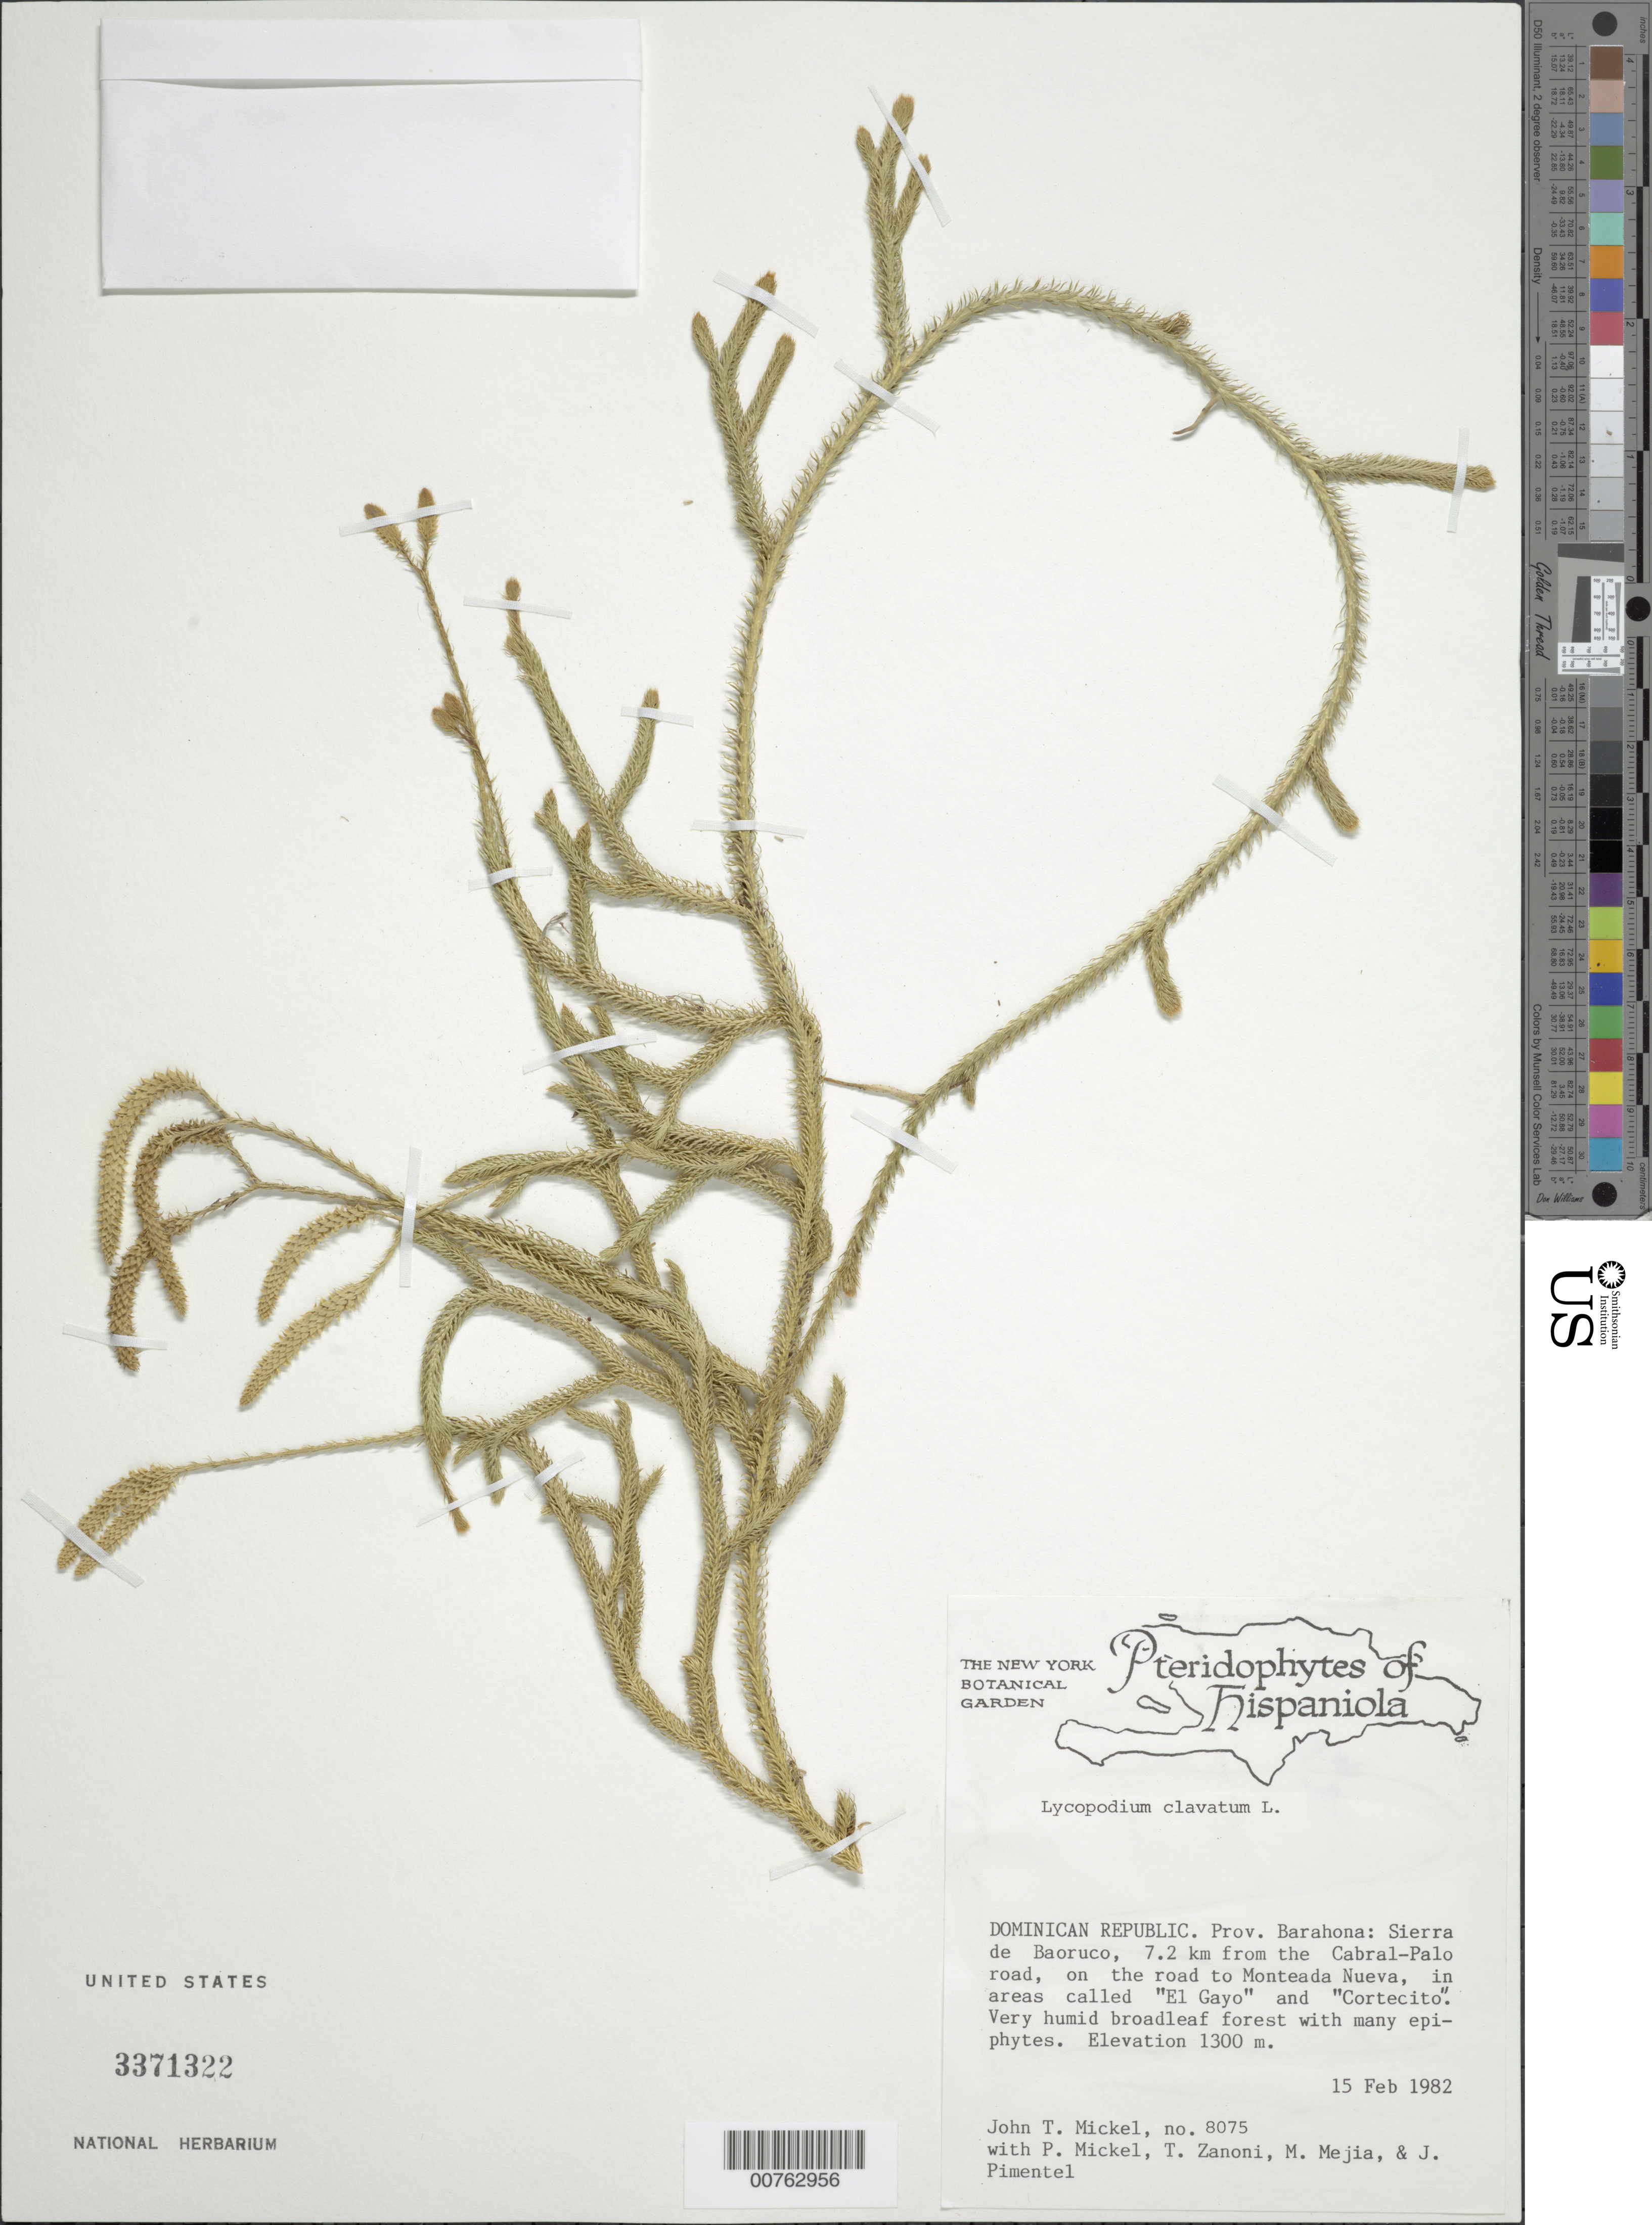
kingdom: Plantae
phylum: Tracheophyta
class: Lycopodiopsida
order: Lycopodiales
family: Lycopodiaceae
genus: Lycopodium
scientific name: Lycopodium clavatum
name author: L.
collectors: J. T. Mickel, P. Mickel, T. A. Zanoni, M. Mejia & J. Pimentel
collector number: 8075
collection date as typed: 15 Feb 1982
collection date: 1982-02-15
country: Dominican Republic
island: Hispaniola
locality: Prov. Barahona: Sierra de Baoruco, 7.2 km from the Cabral-Palo road, on the road to Monteada Nueva, in areas called "El Gayo" and "Cortecito"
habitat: Very humid broadleaf forest with many epiphytes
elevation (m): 1300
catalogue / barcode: US 3371322